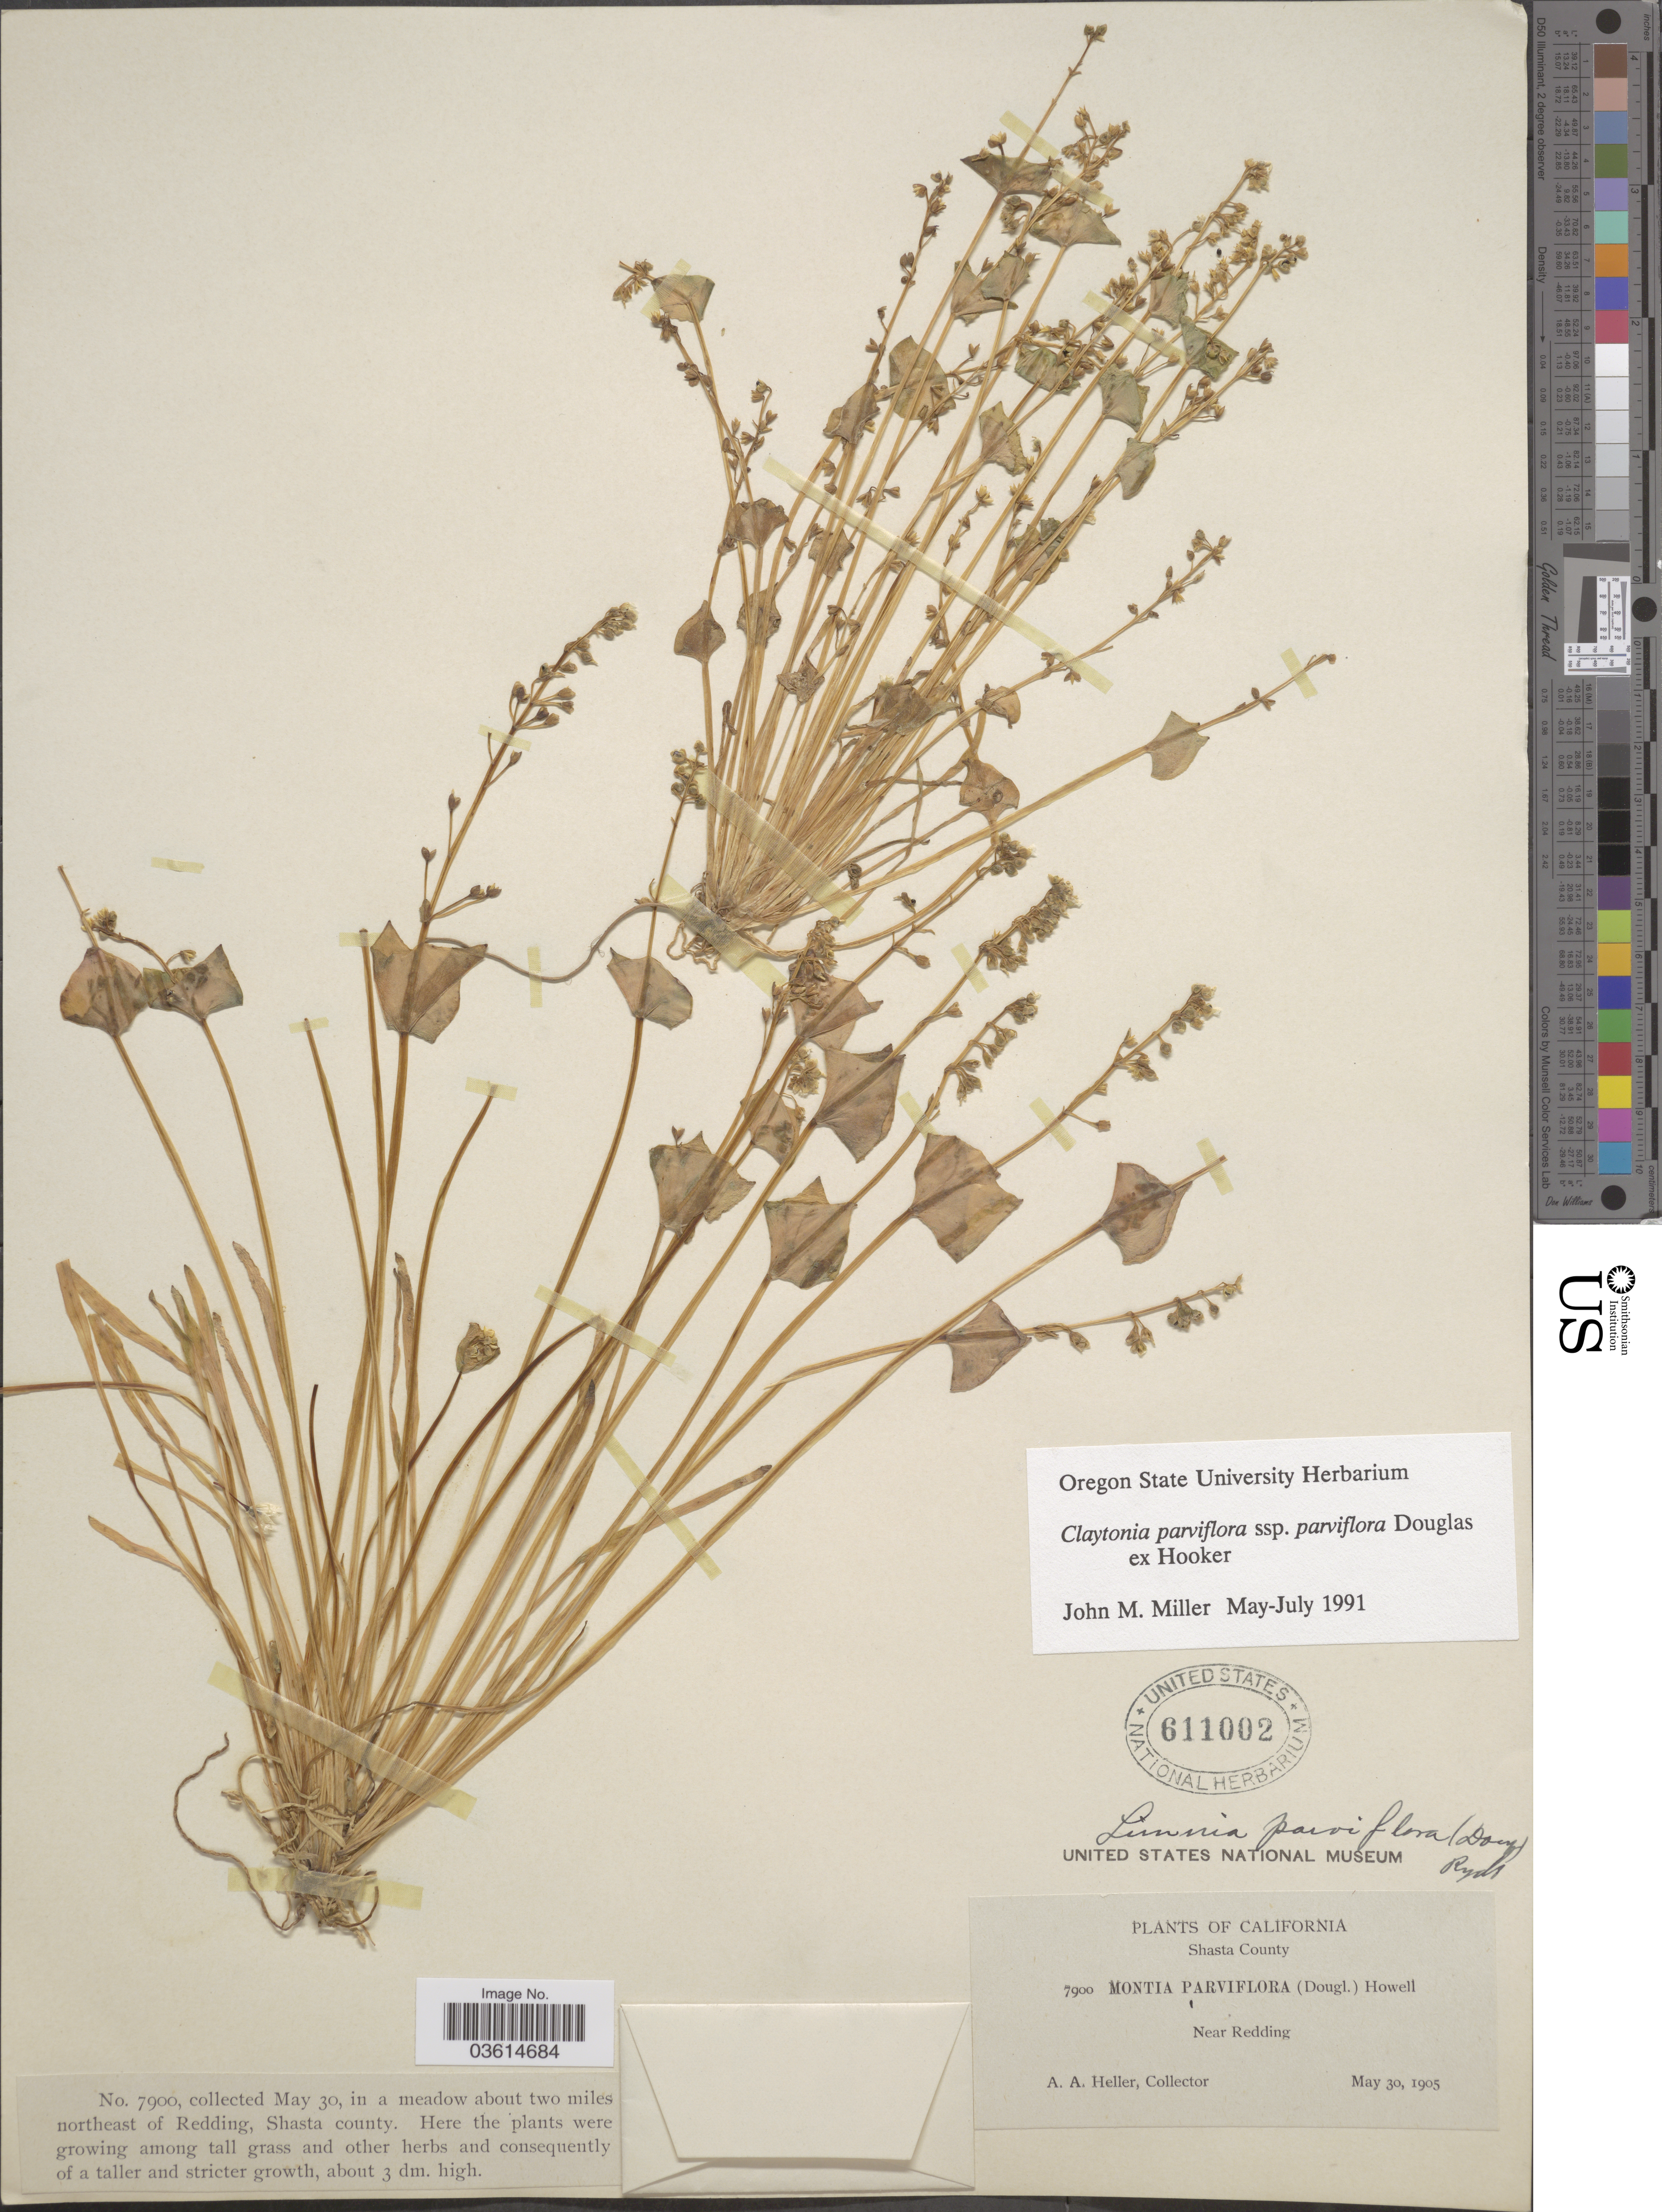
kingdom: Plantae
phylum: Tracheophyta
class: Magnoliopsida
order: Caryophyllales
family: Montiaceae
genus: Claytonia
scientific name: Claytonia parviflora subsp. parviflora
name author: Douglas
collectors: A. A. Heller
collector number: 7900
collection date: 1905-05-30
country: United States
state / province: California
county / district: Shasta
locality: Shasta County. Near Redding. In a meadow about two miles northeast of Redding.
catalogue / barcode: US 611002